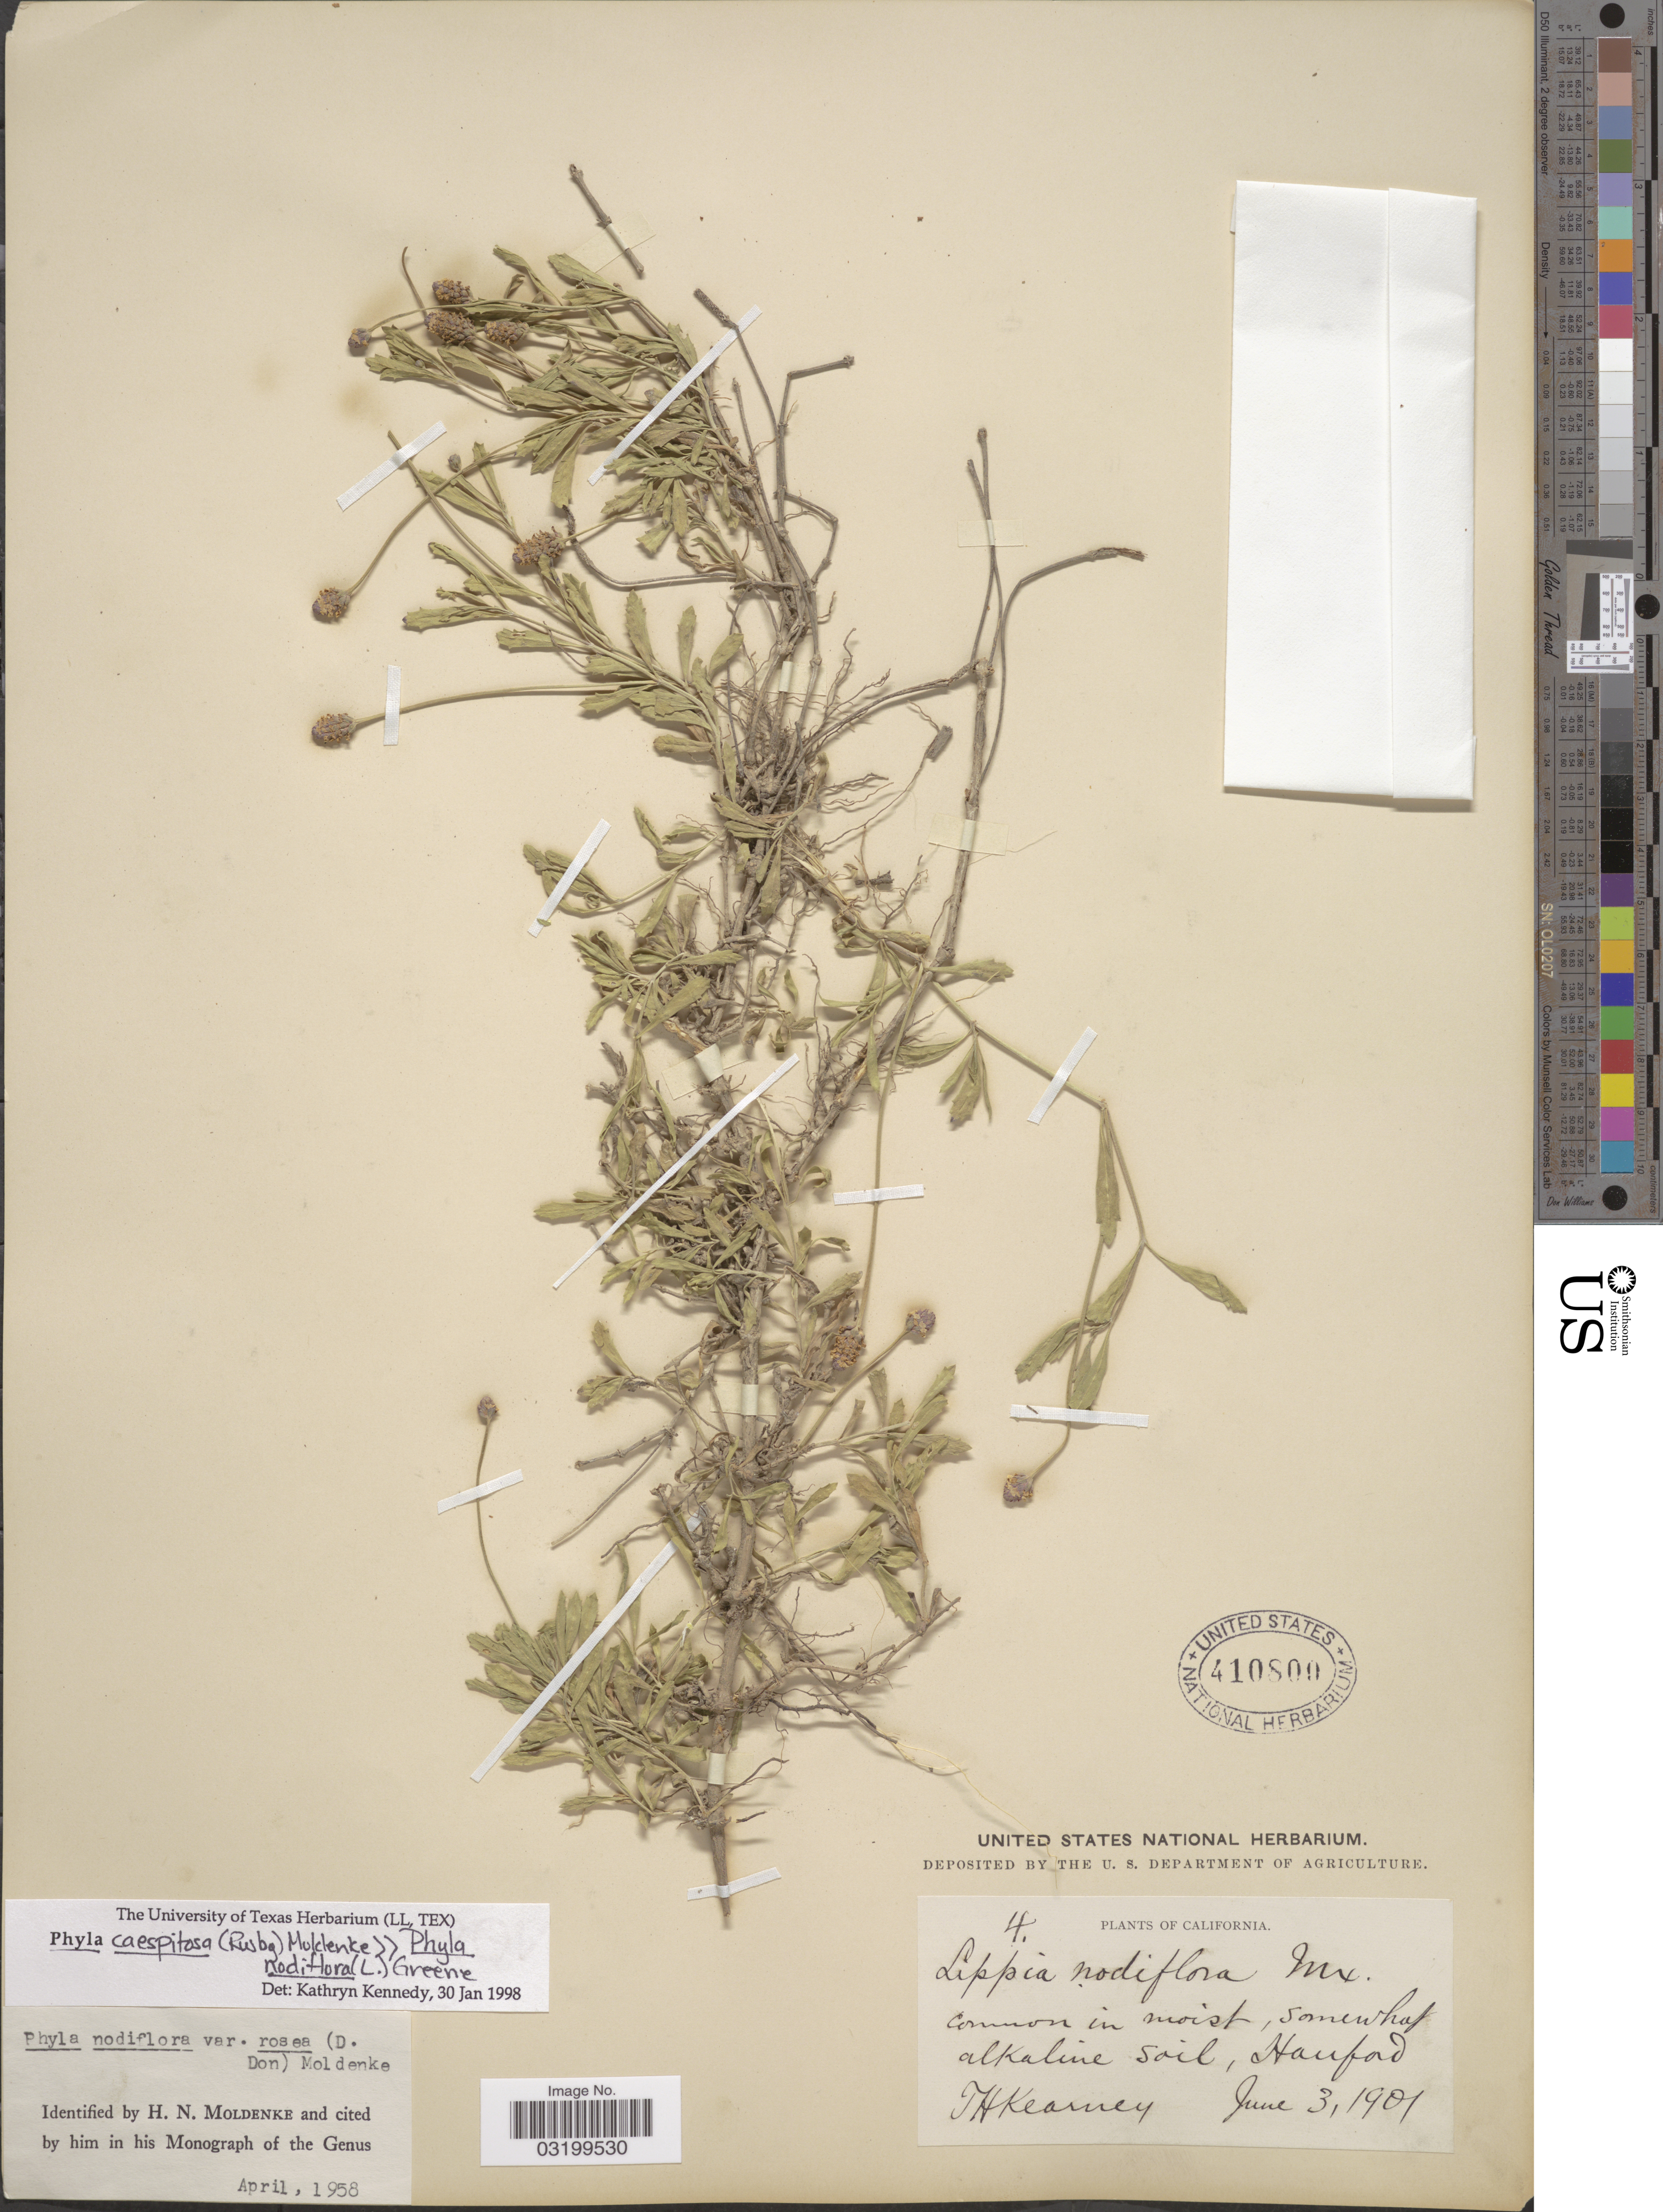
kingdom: Plantae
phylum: Tracheophyta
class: Magnoliopsida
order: Lamiales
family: Verbenaceae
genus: Phyla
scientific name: Phyla caespitosa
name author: (Rusby) Moldenke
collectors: T. H. Kearney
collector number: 4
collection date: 1901-06-03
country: United States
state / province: California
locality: Hanford.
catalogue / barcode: US 410800